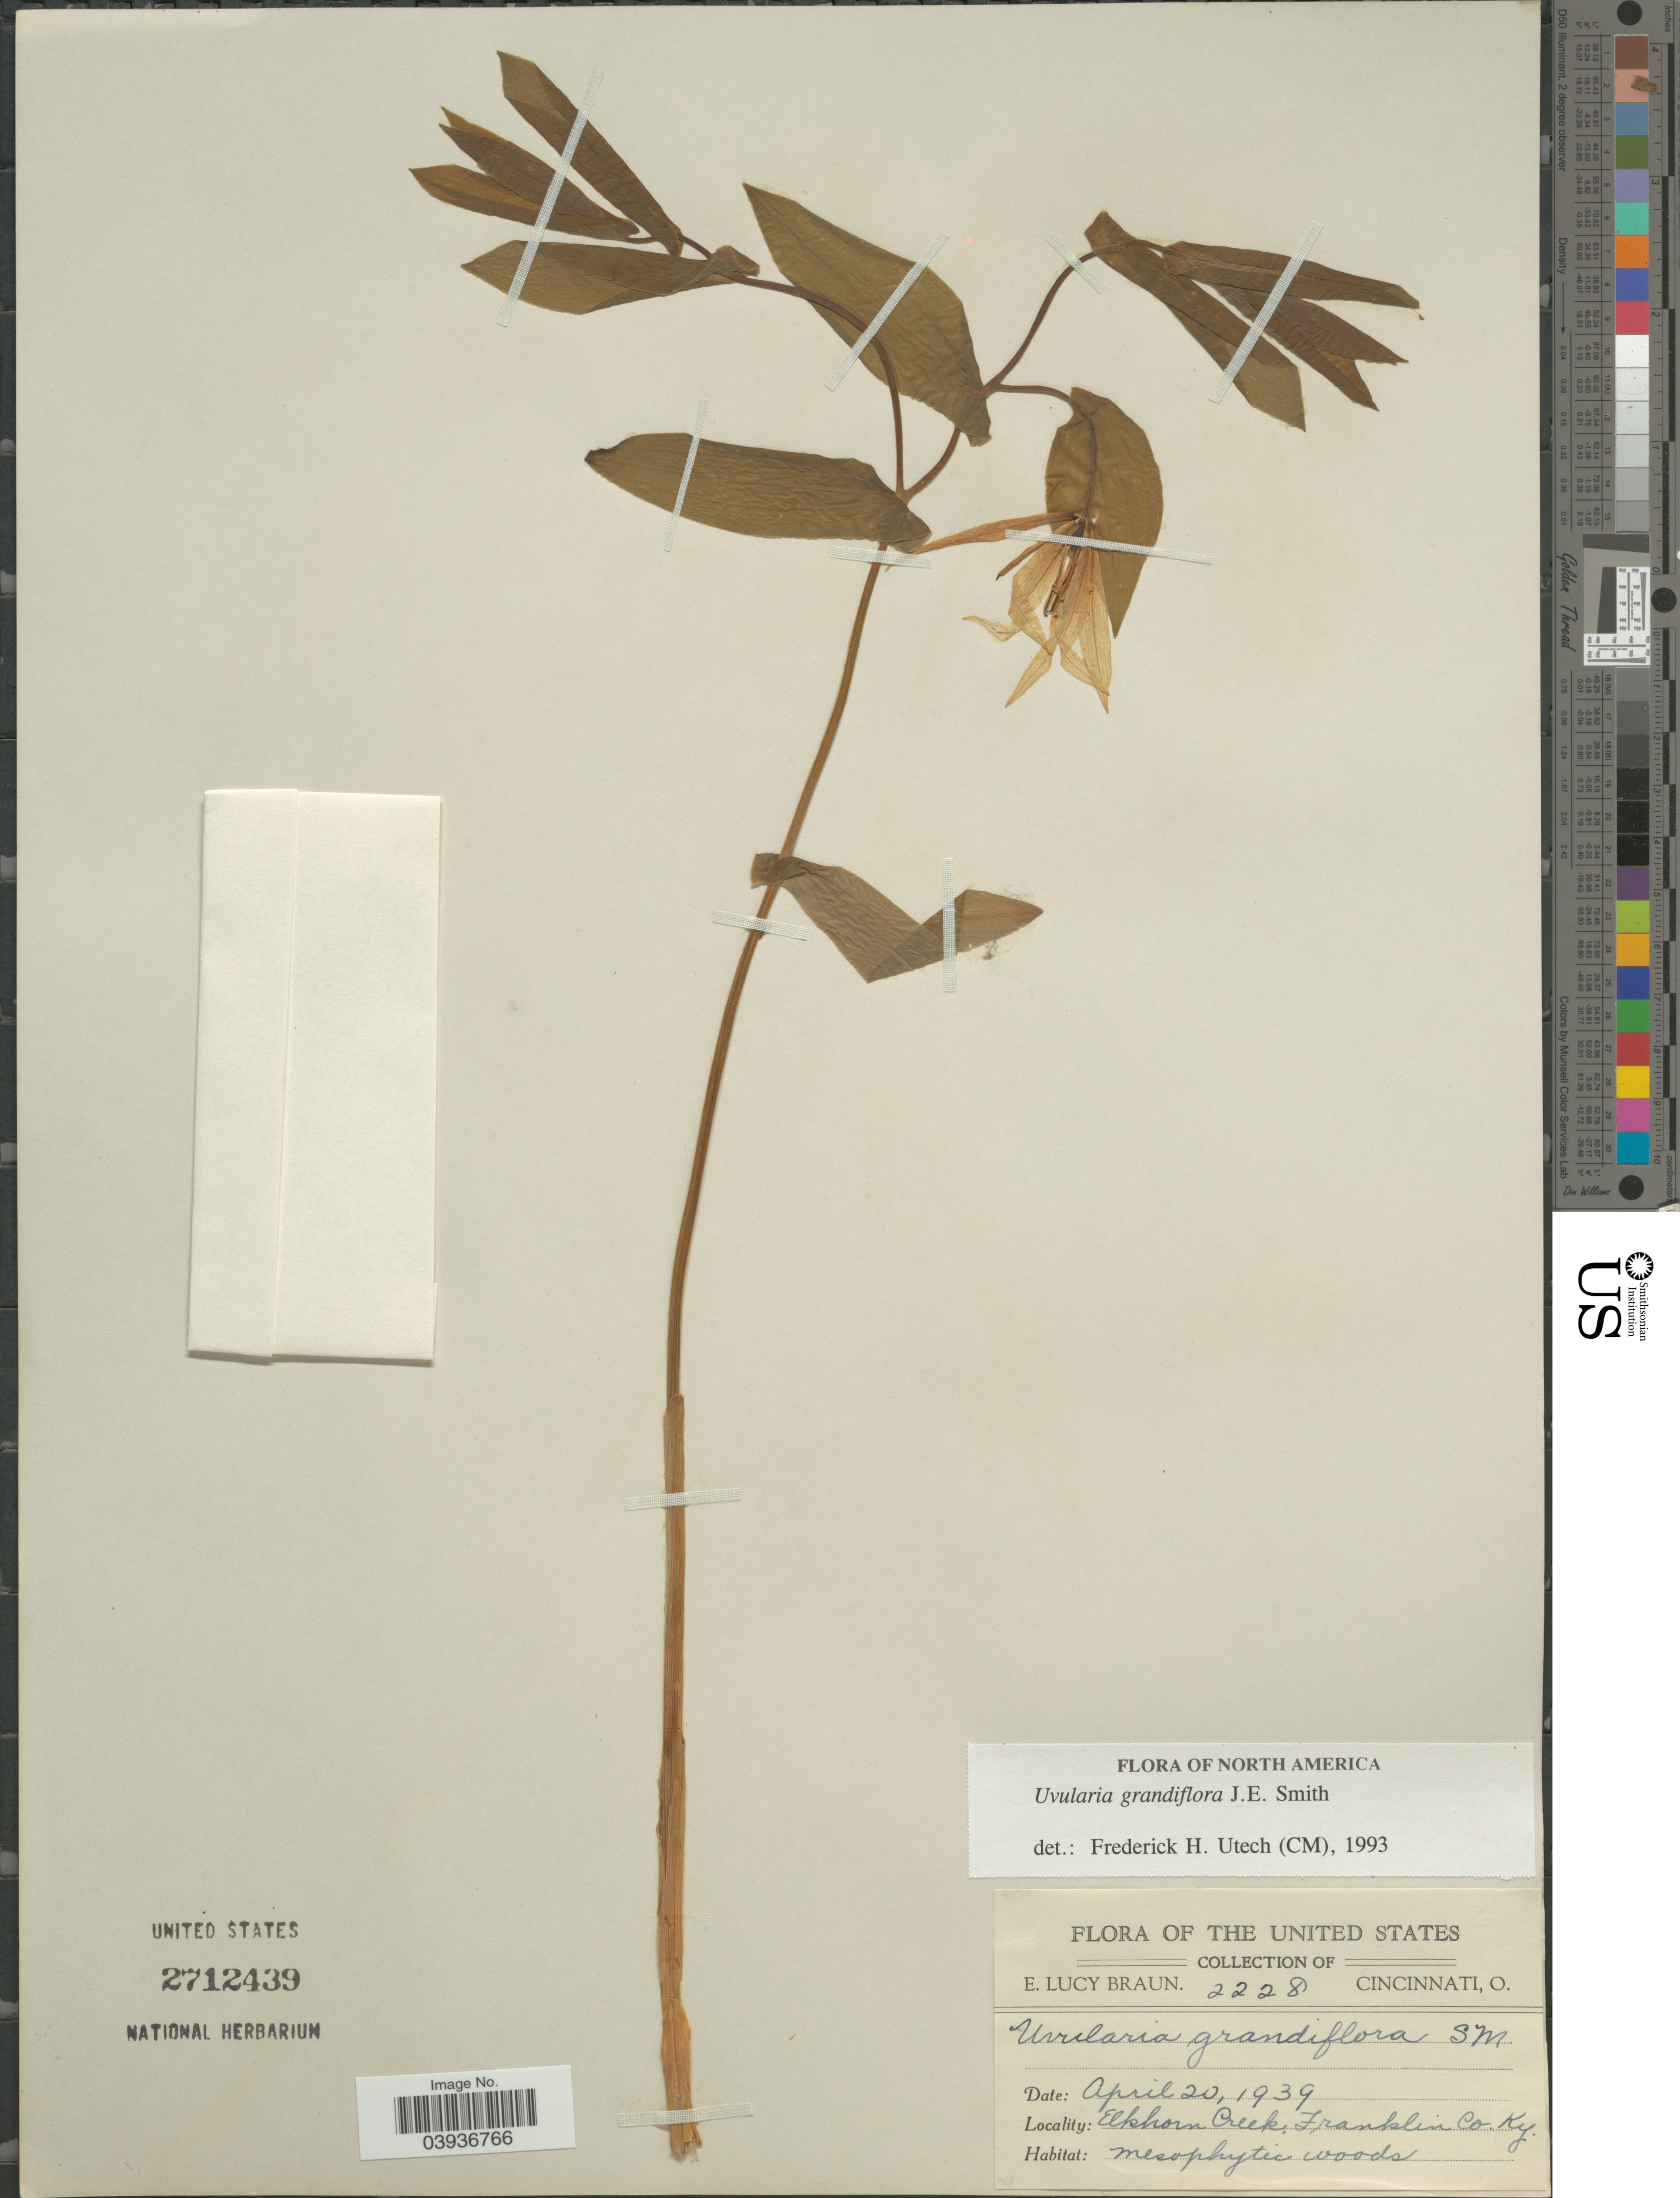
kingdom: Plantae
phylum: Tracheophyta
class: Liliopsida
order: Liliales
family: Colchicaceae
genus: Uvularia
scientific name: Uvularia grandiflora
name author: Sm.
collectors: E. L. Braun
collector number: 2228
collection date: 1939-04-20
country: United States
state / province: Kentucky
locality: Elkhorn Creek, Franklin Co.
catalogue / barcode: US 2712439